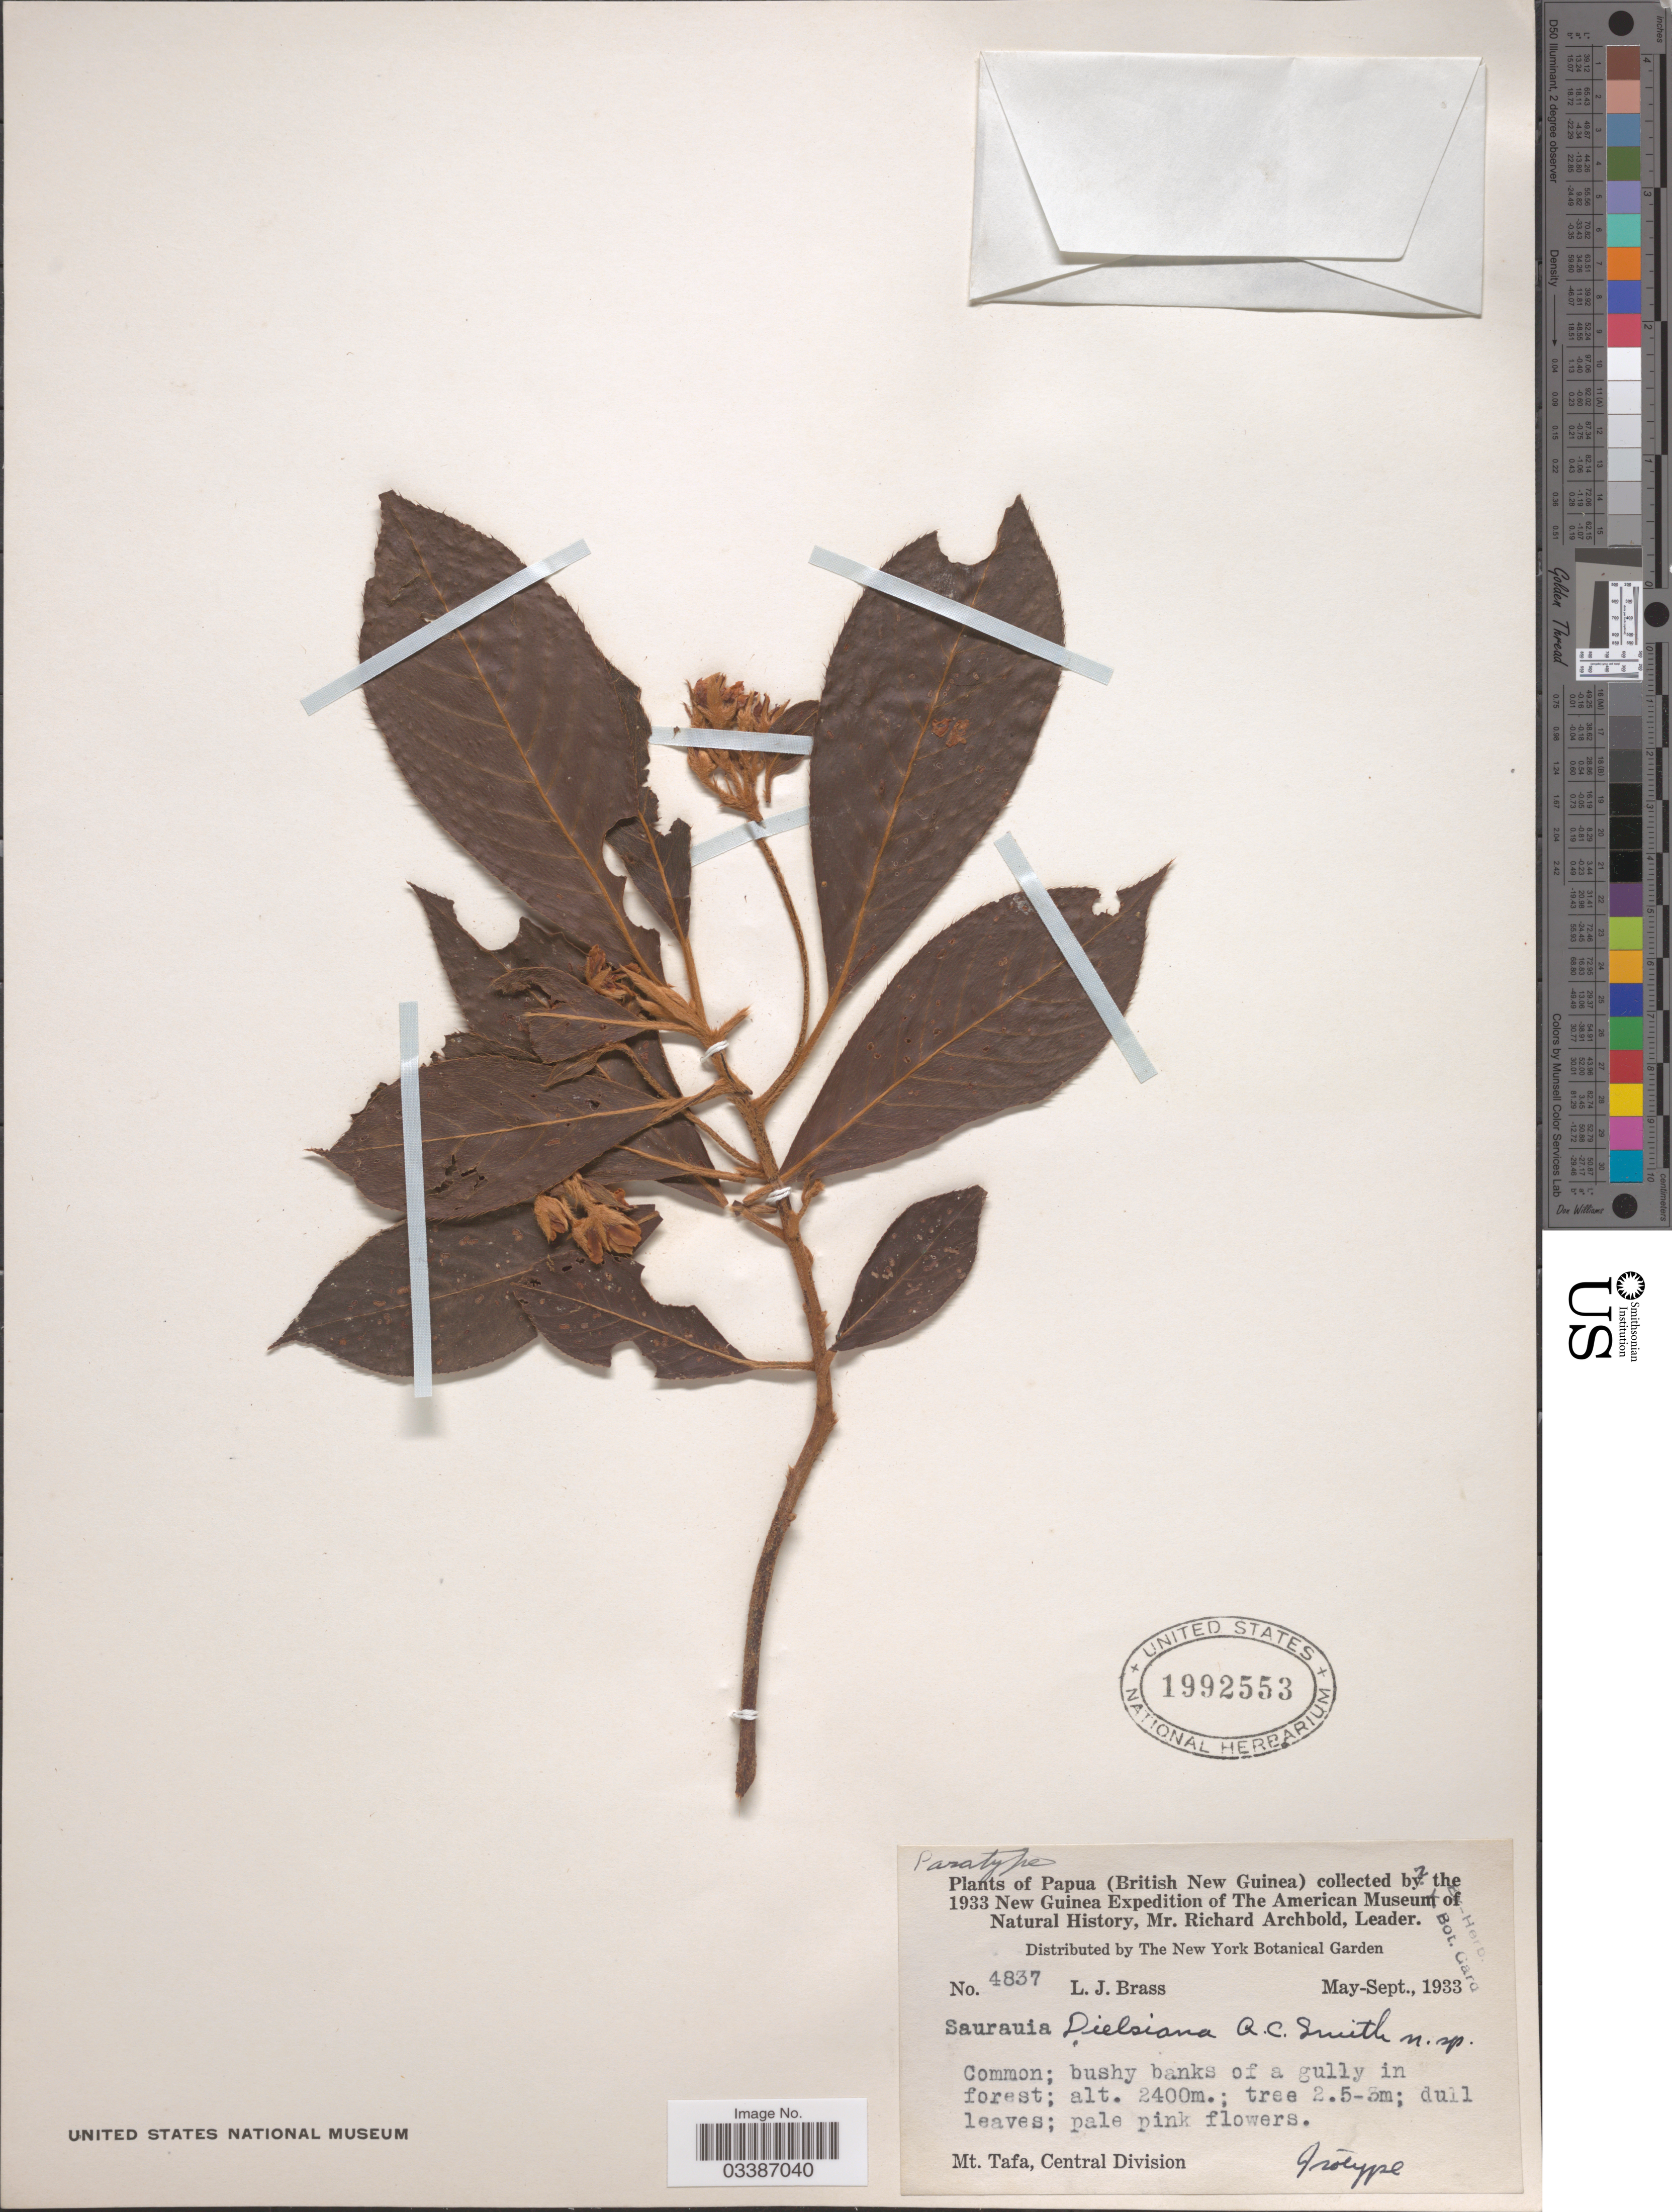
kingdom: Plantae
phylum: Tracheophyta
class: Magnoliopsida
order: Ericales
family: Actinidiaceae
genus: Saurauia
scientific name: Saurauia dielsiana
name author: A.C. Sm.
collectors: L. J. Brass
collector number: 4837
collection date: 1933-05/1933-09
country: Papua New Guinea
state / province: Central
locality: Papua (British New Guinea). Mt. Tafa, Central Division.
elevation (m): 2400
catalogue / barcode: US 1992553